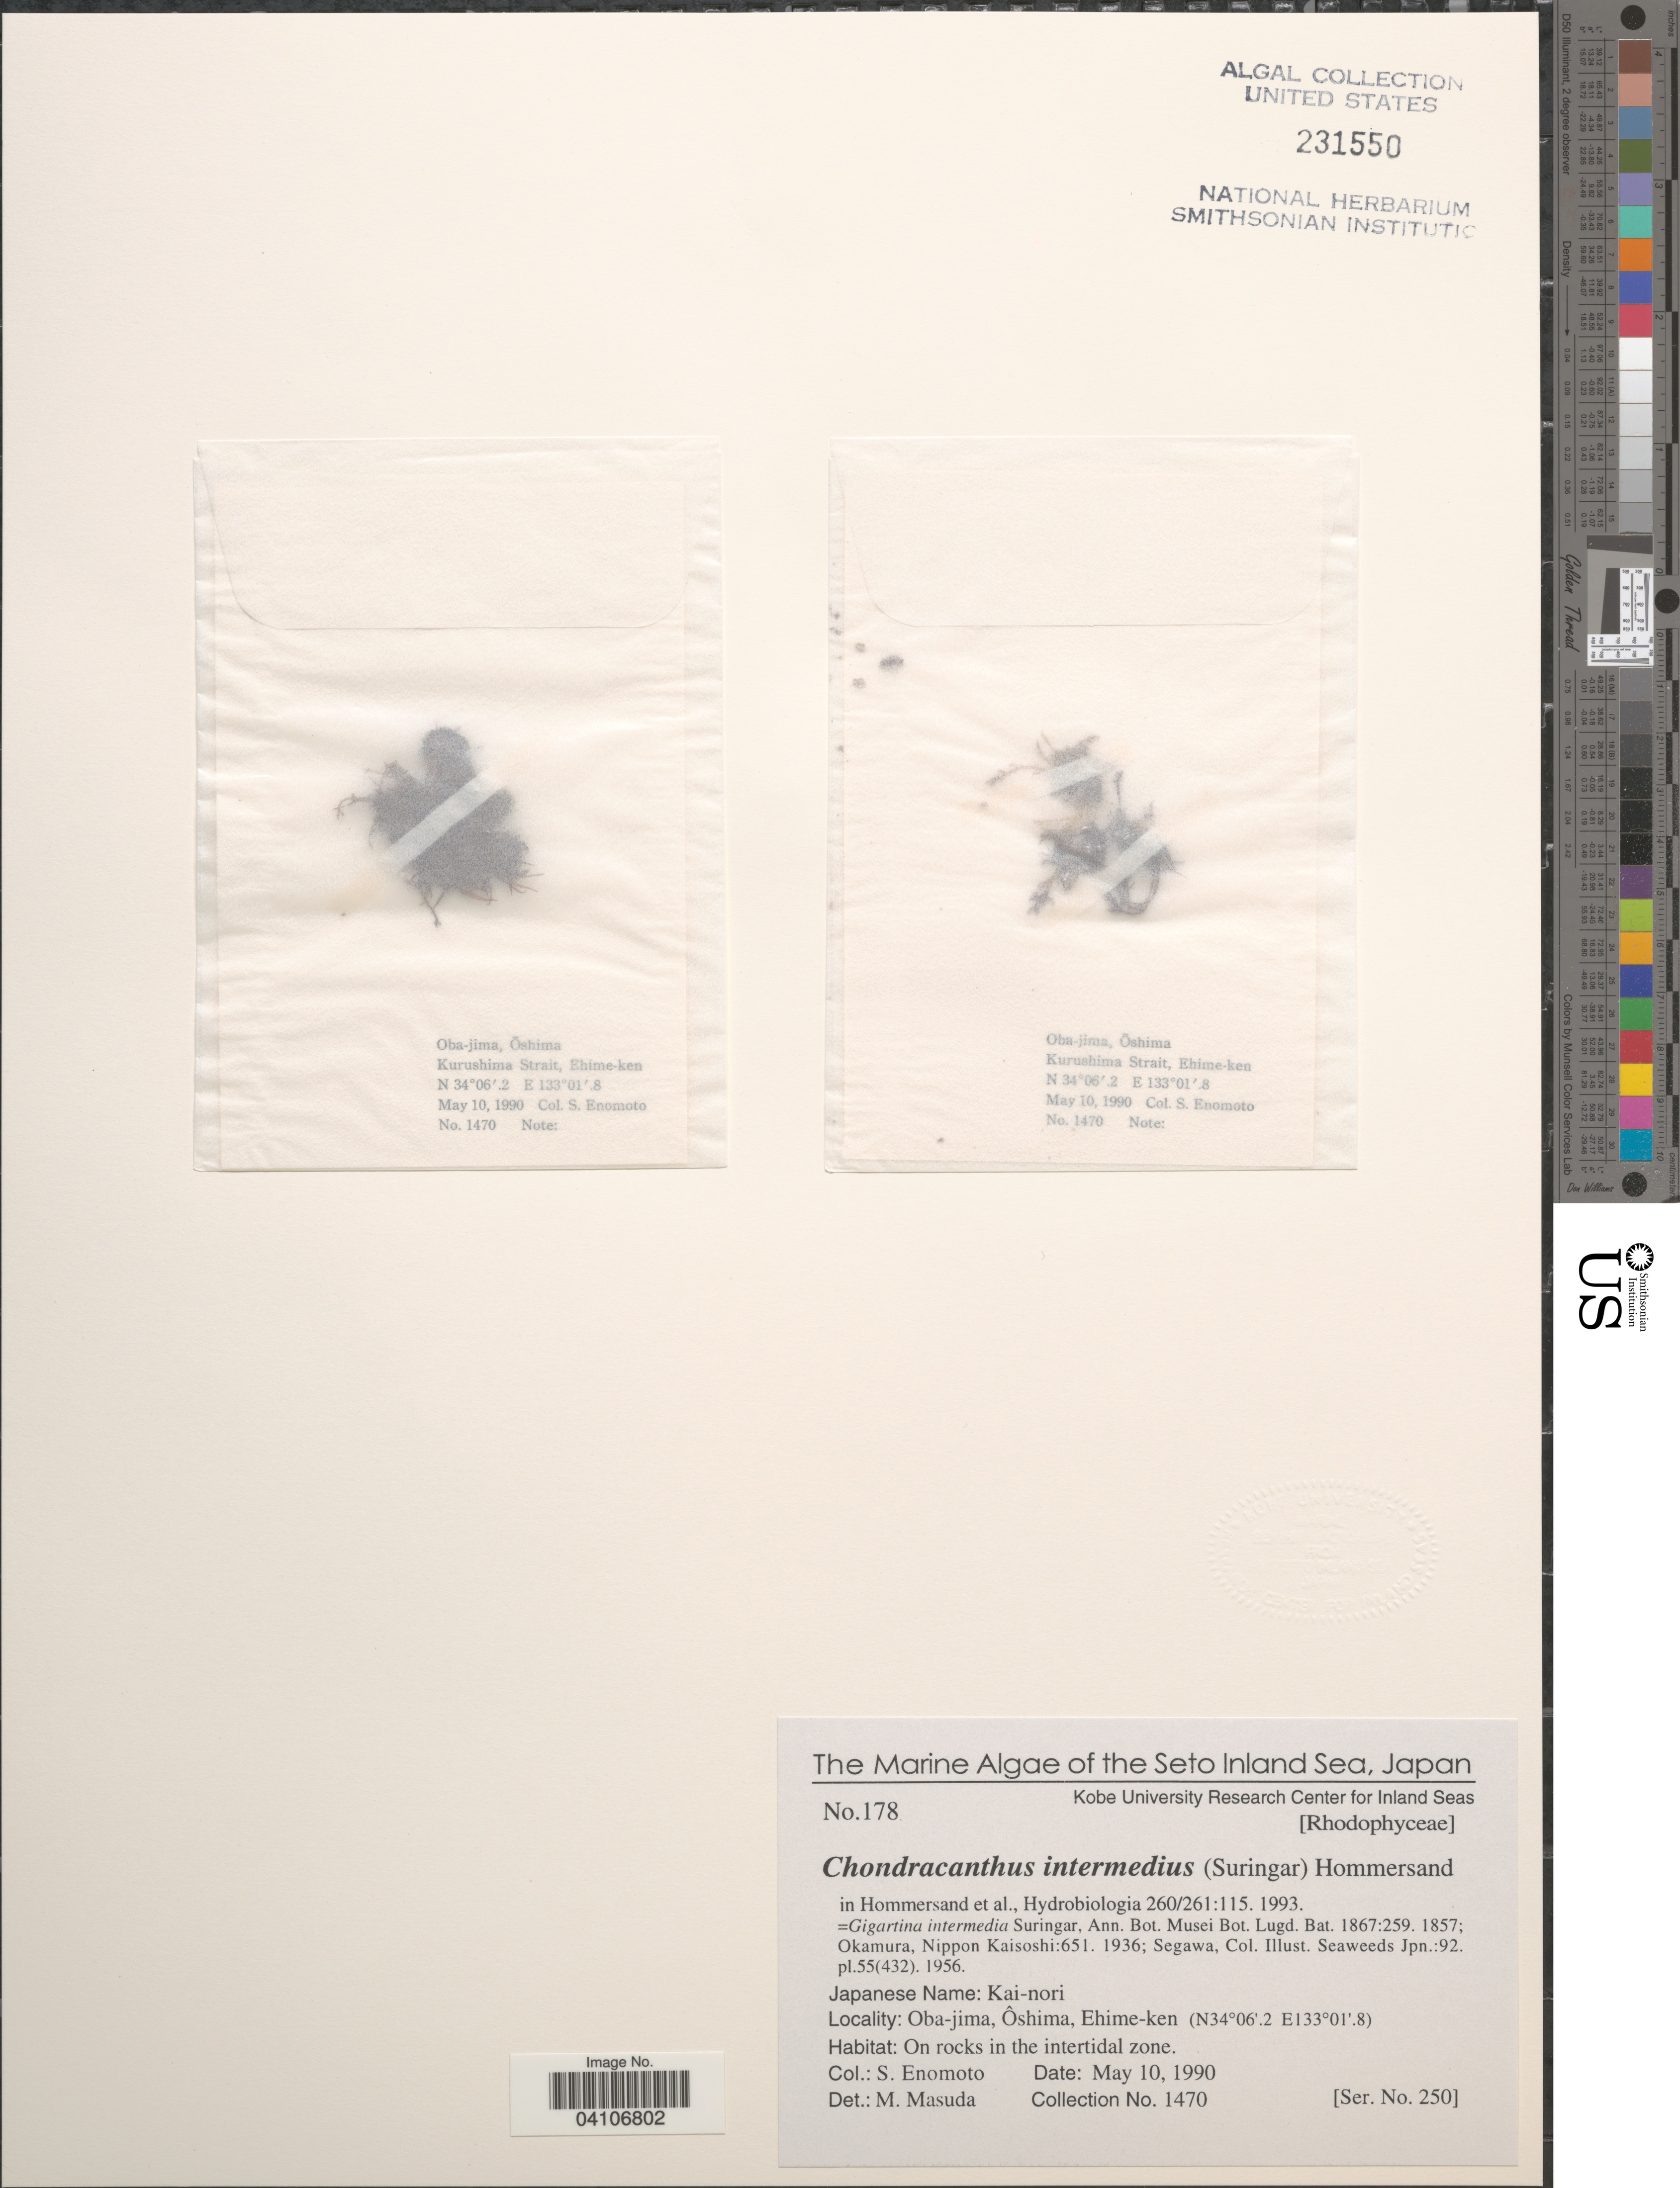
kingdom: Plantae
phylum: Rhodophyta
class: Florideophyceae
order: Gigartinales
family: Gigartinaceae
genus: Chondracanthus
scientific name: Chondracanthus intermedius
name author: (Suringar) Hommersand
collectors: S. Enomoto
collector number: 1470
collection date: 1990-05-10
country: Japan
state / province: Ehime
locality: The Seto Inland Sea. Oba-jima, Ôshima, Ehime-ken. On rocks in the intertidal zone.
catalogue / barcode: US 231550